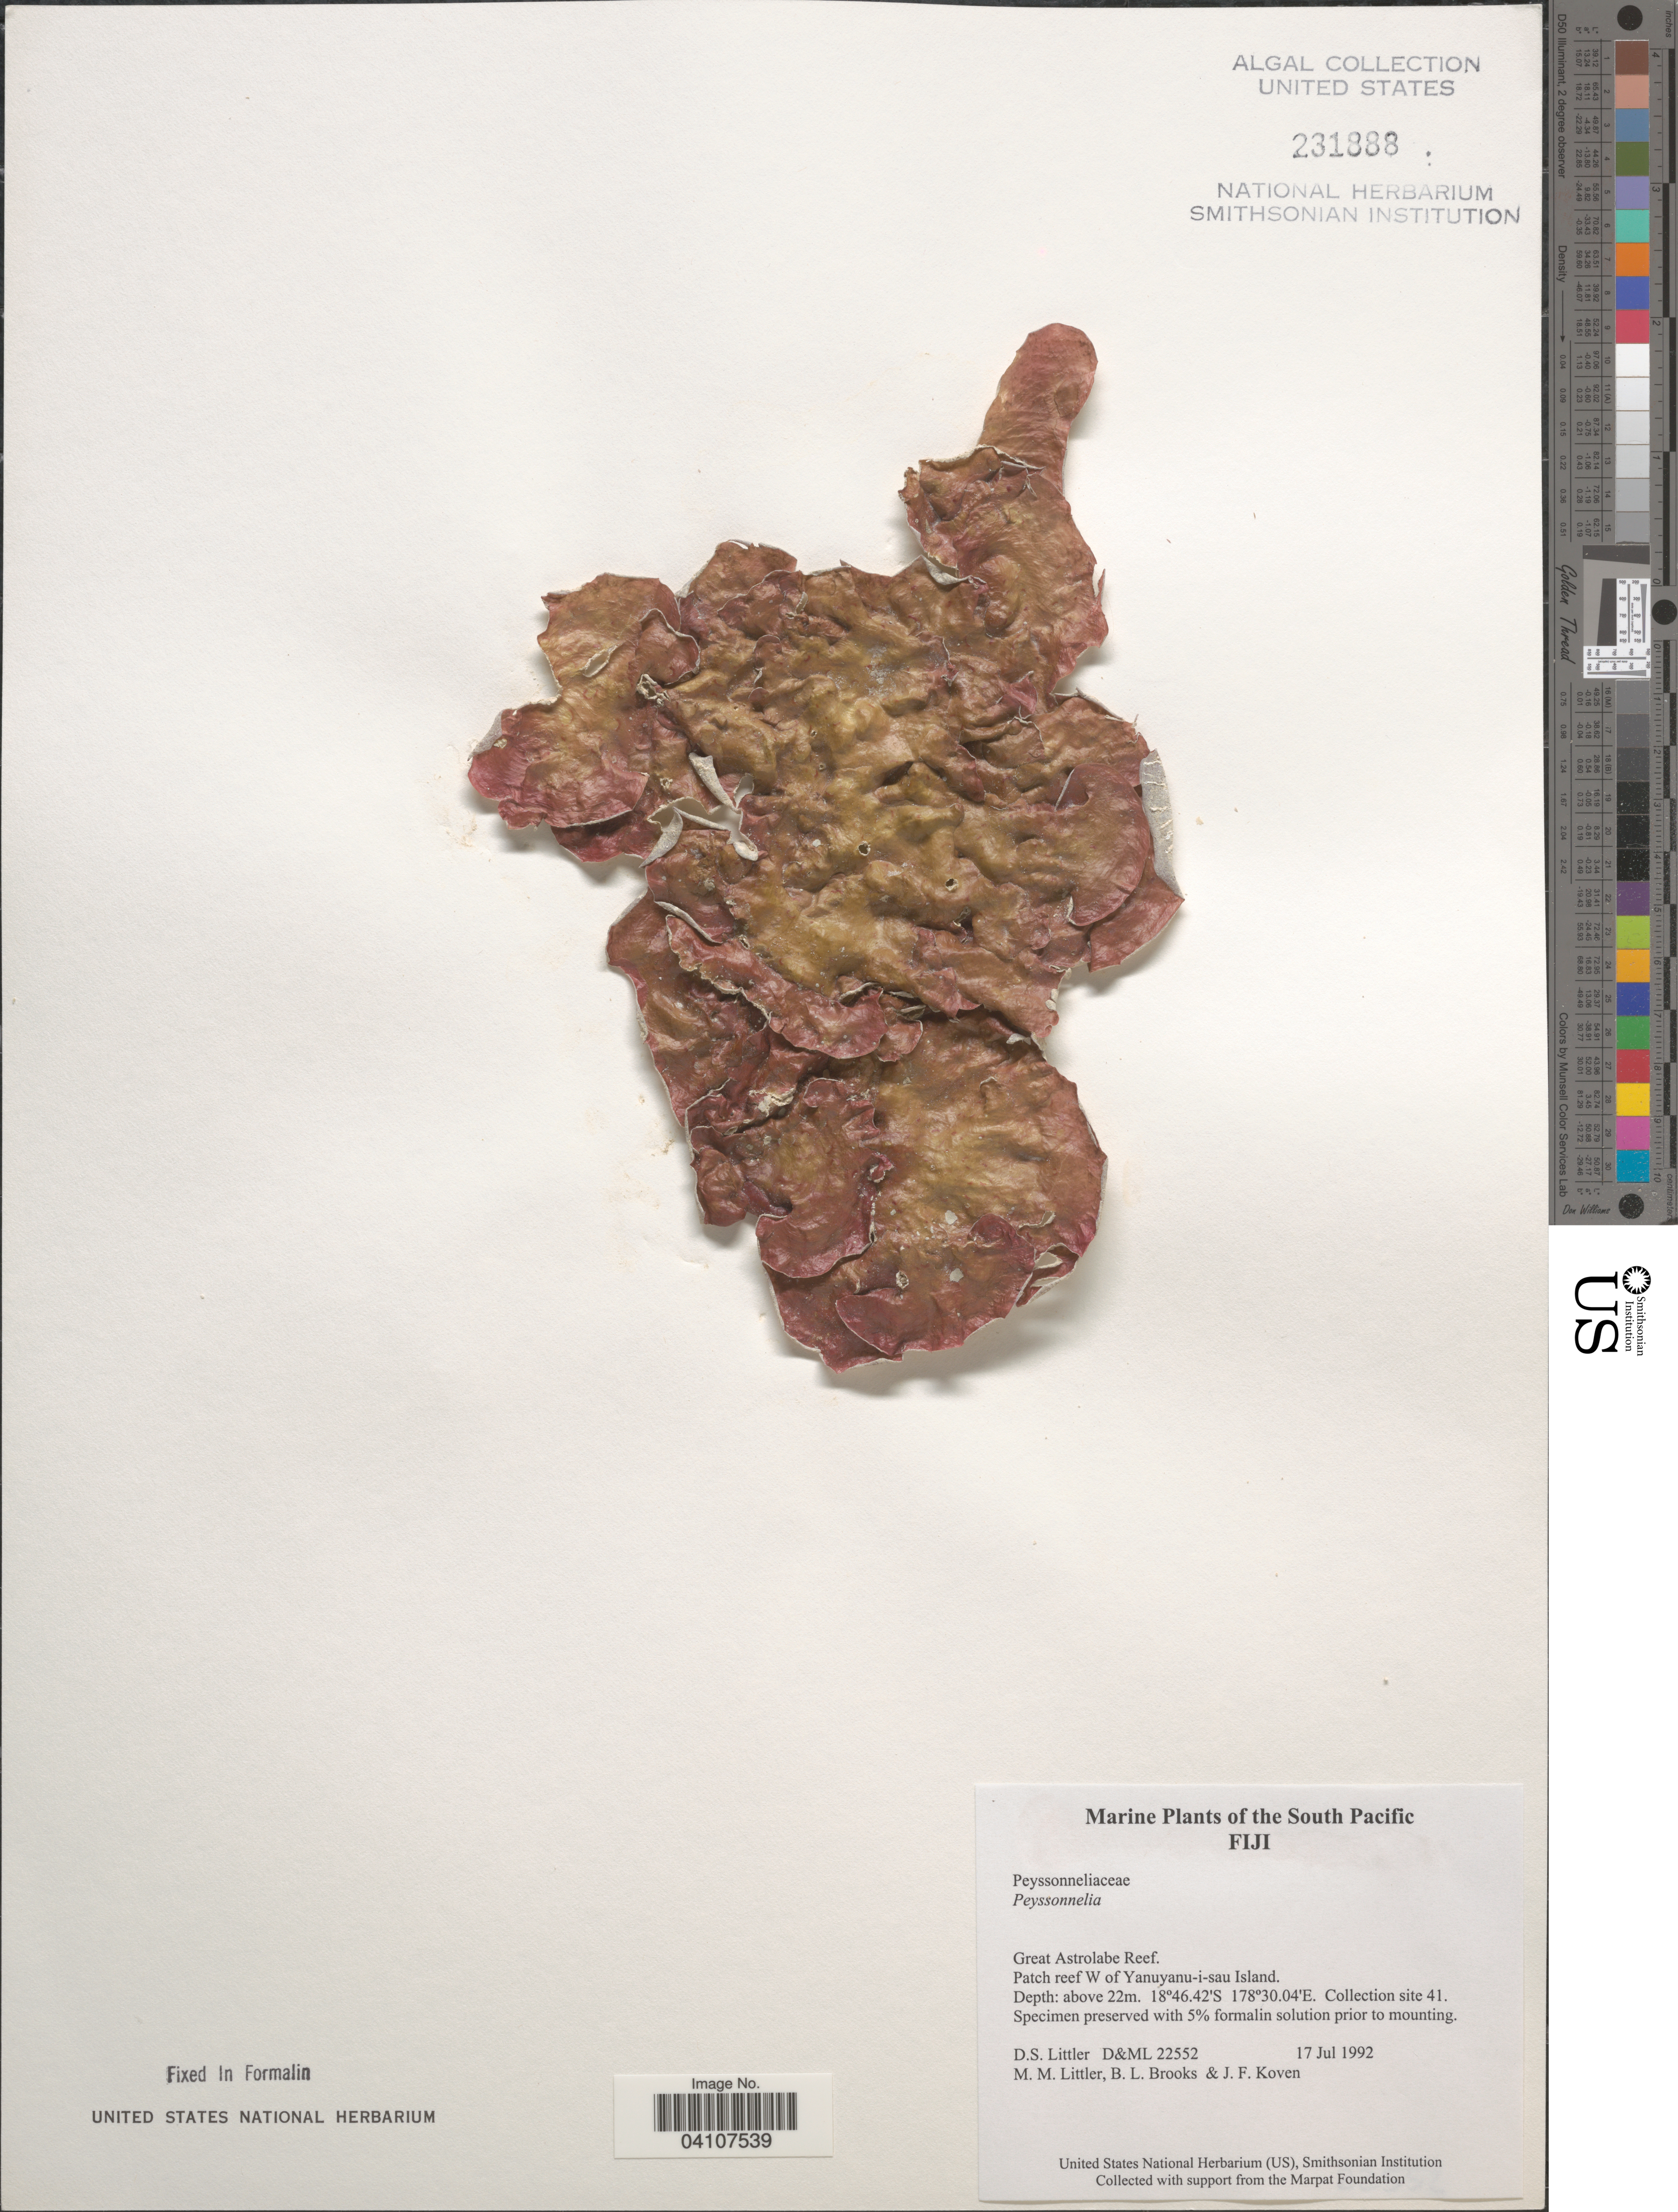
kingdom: Plantae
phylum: Rhodophyta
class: Florideophyceae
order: Peyssonneliales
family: Peyssonneliaceae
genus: Peyssonnelia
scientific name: Peyssonnelia sp.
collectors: D. S. Littler, B. Brooks & J. Koven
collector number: D&ML22552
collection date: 1992-07-17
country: Fiji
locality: South Pacific. Great Astrolabe Reef. Patch reef W of Yanuyanu-i-sau Island. Collection site 41.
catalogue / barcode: US 231888